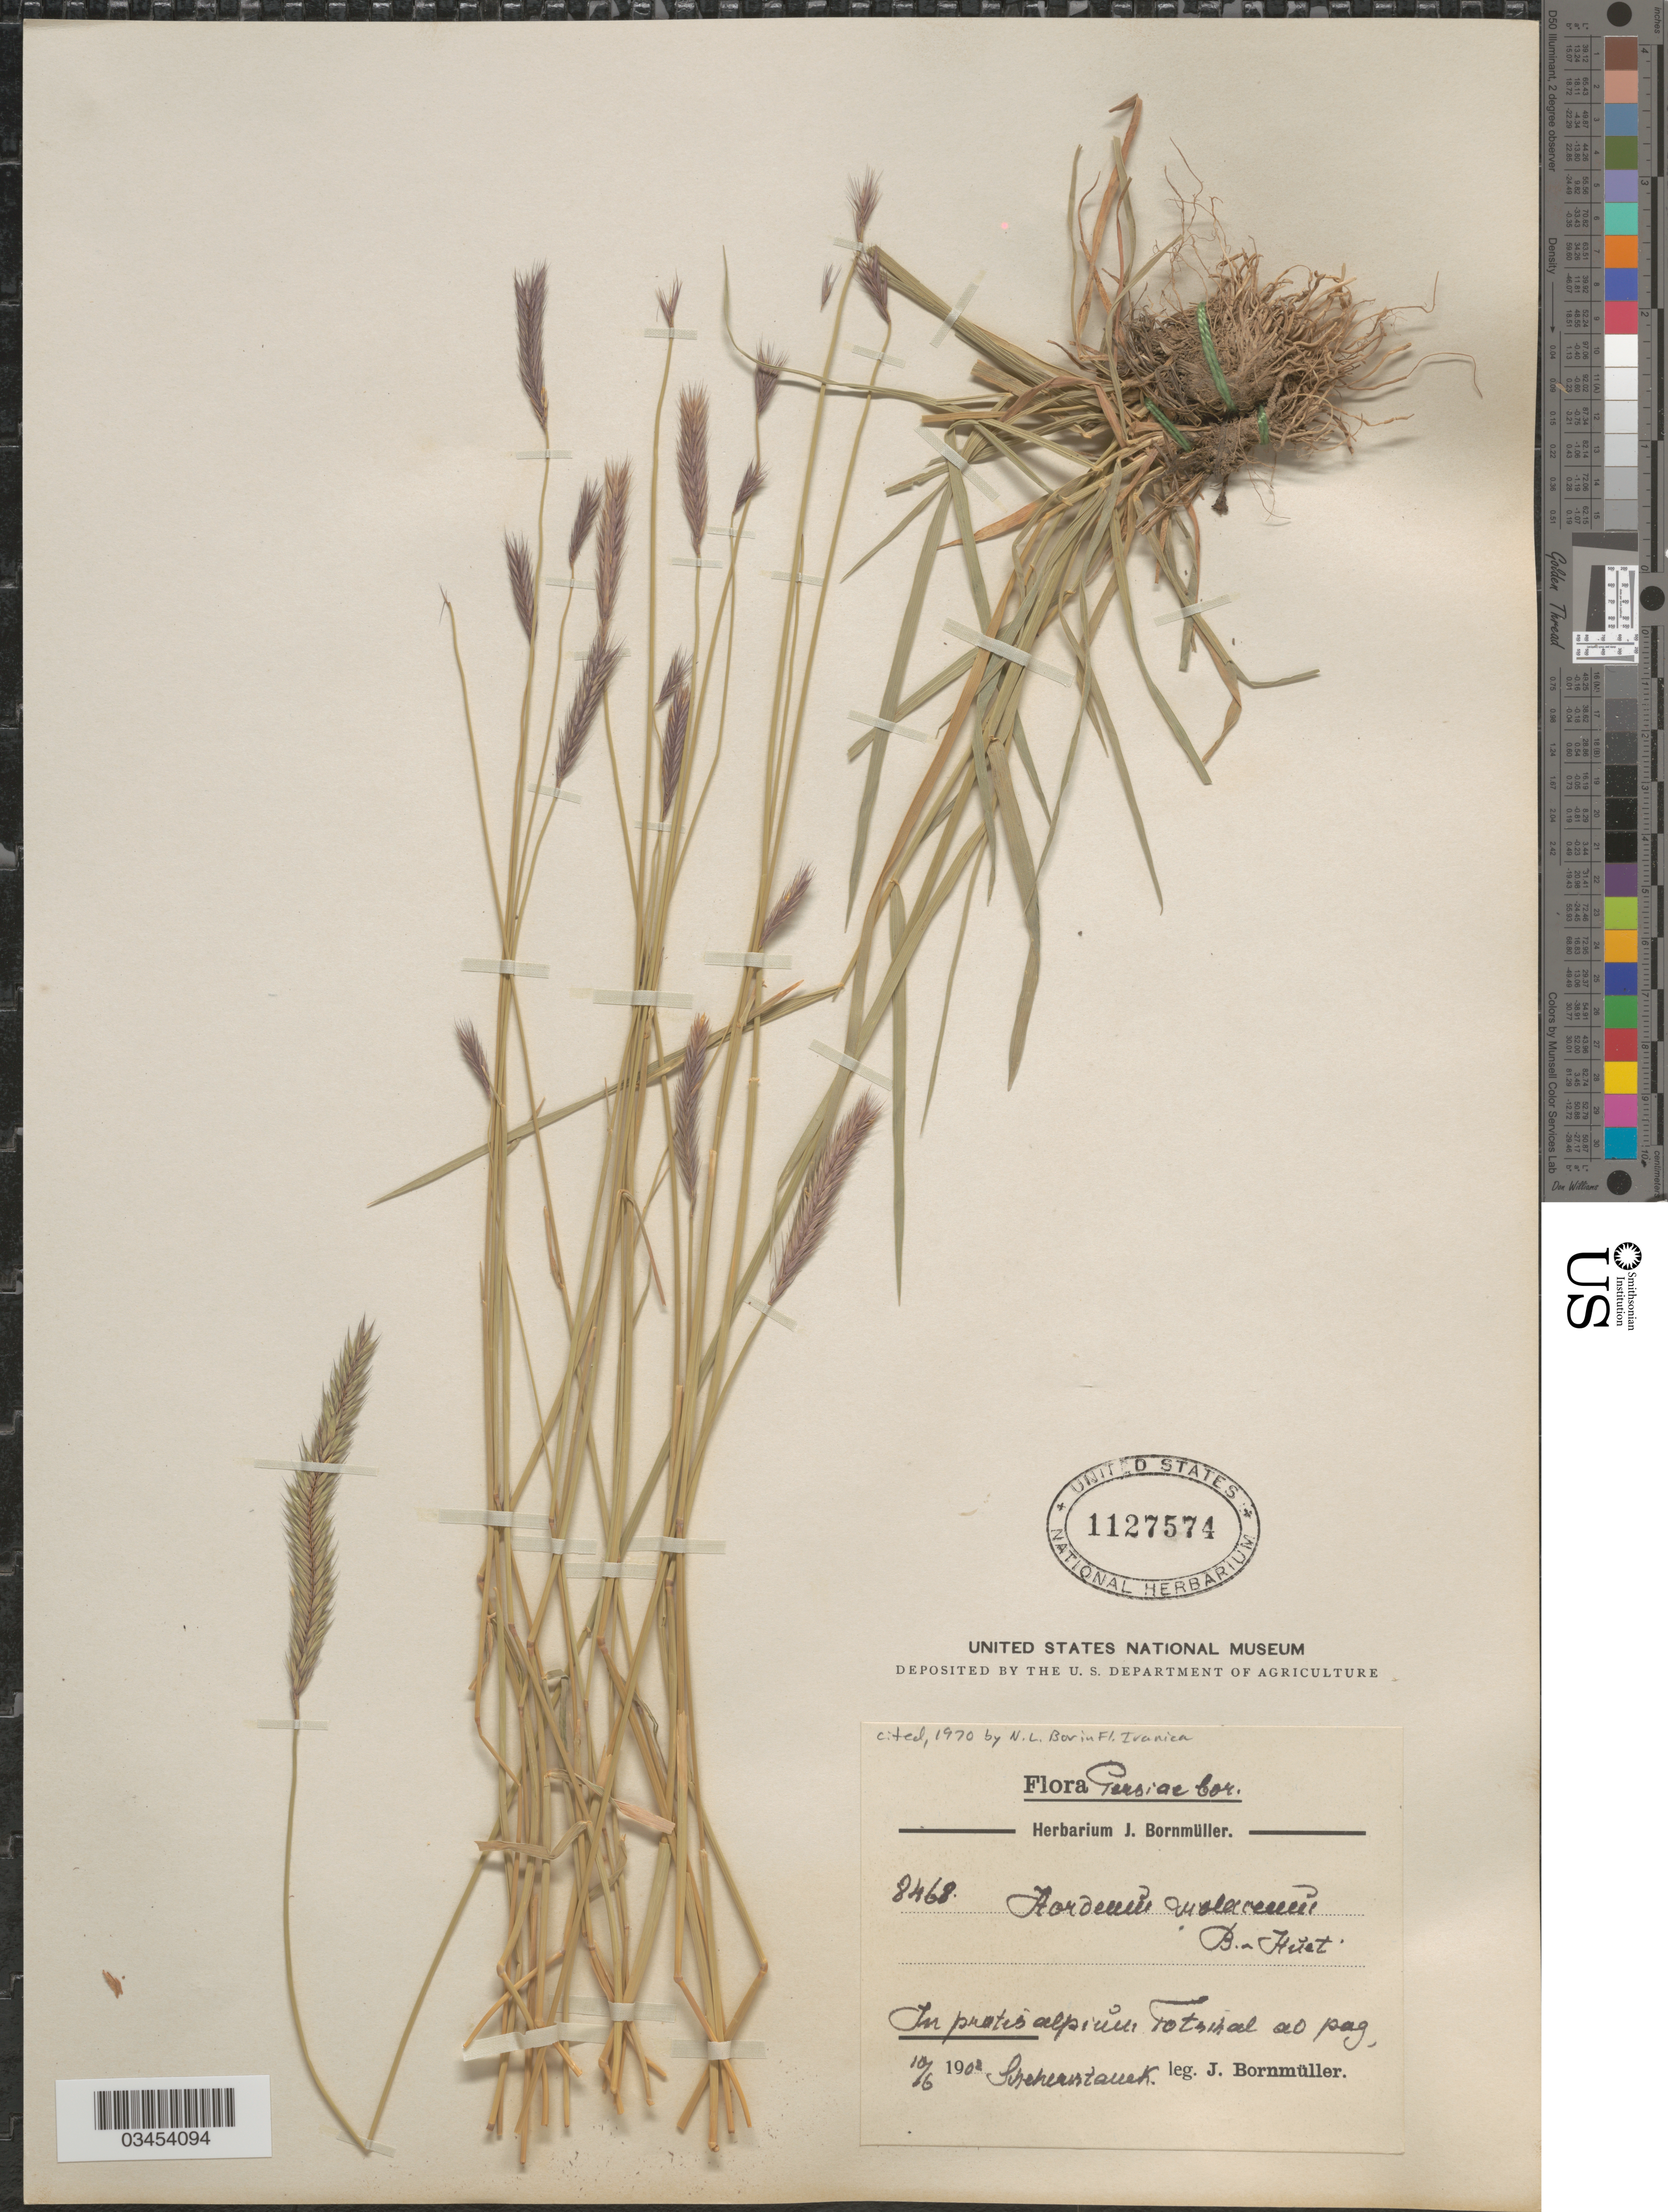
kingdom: Plantae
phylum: Tracheophyta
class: Liliopsida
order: Poales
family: Poaceae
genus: Hordeum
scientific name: Hordeum brevisubulatum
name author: (Trin.) Link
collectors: J. Bornmüller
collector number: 8468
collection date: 1902-06-10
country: Iran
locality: Persiae bor. In pratis alpiům Tothihal ad pag. Scheherstanek.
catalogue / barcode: US 1127574